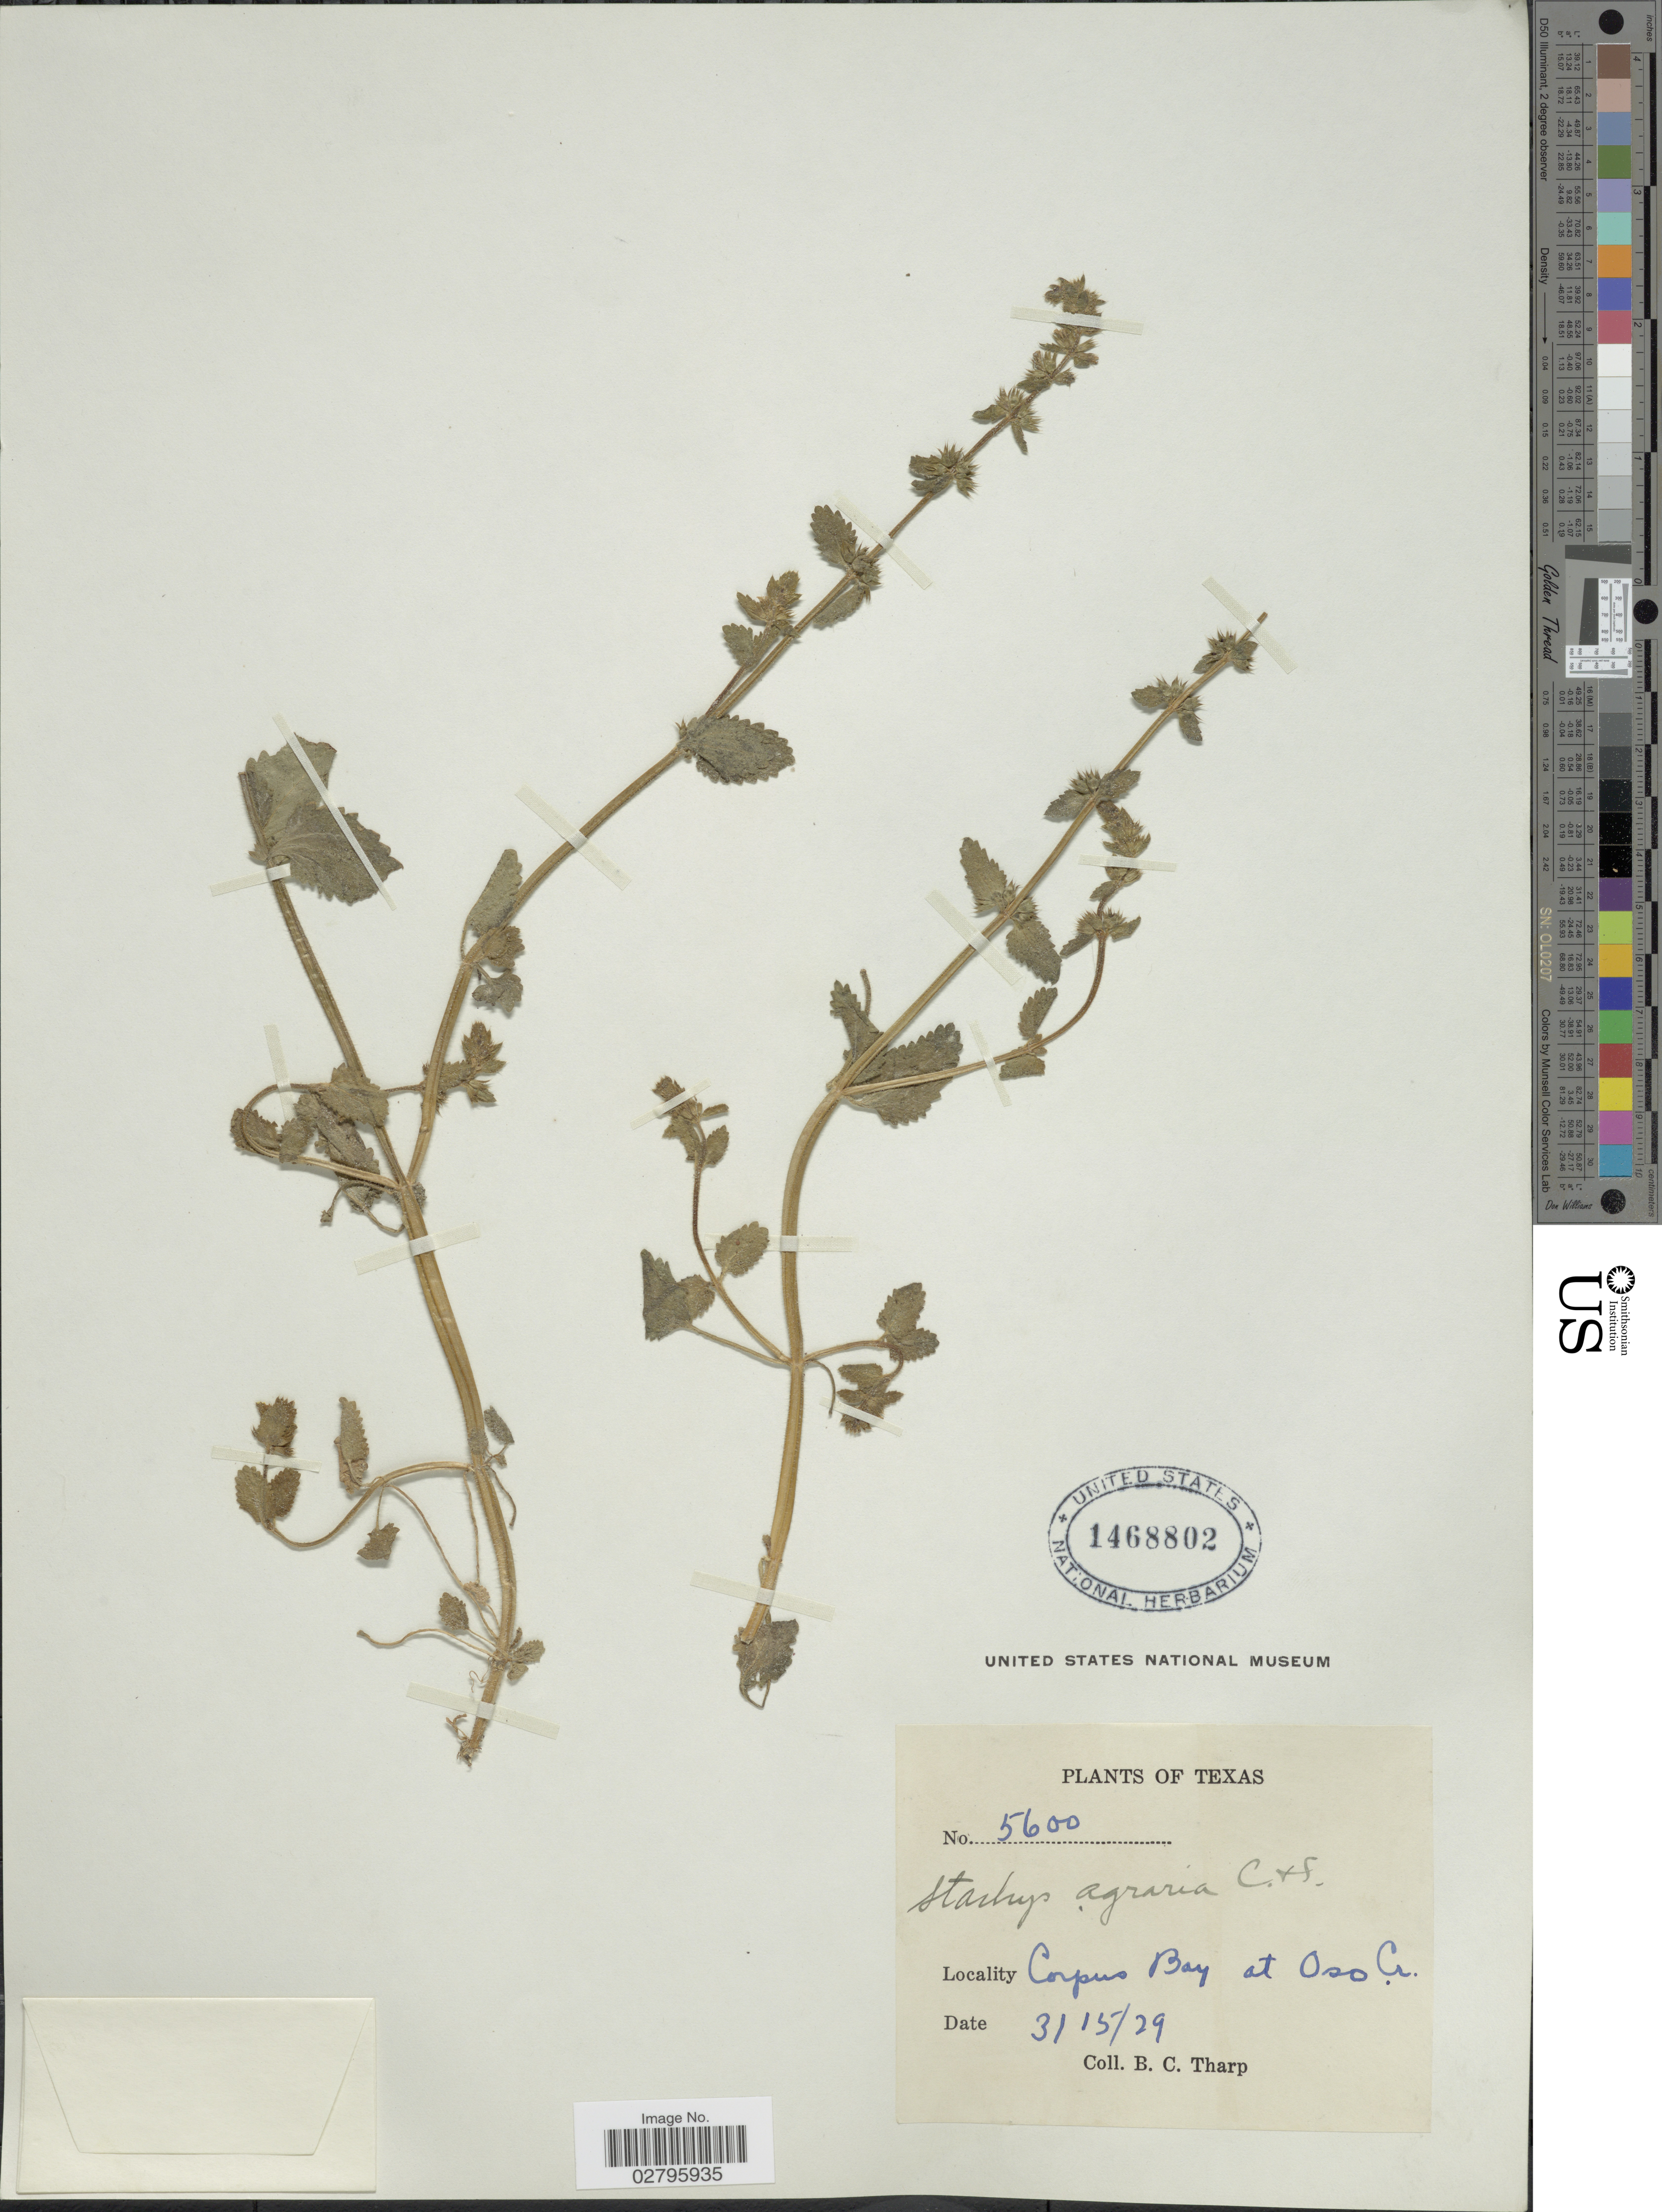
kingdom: Plantae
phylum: Tracheophyta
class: Magnoliopsida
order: Lamiales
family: Lamiaceae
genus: Stachys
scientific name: Stachys agraria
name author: Schltdl. & Cham.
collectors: B. C. Tharp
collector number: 5600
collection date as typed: Transcribed d/m/y: 15/3/29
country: United States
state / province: Texas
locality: Corpus Bay at Oso Cr.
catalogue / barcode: US 1468802